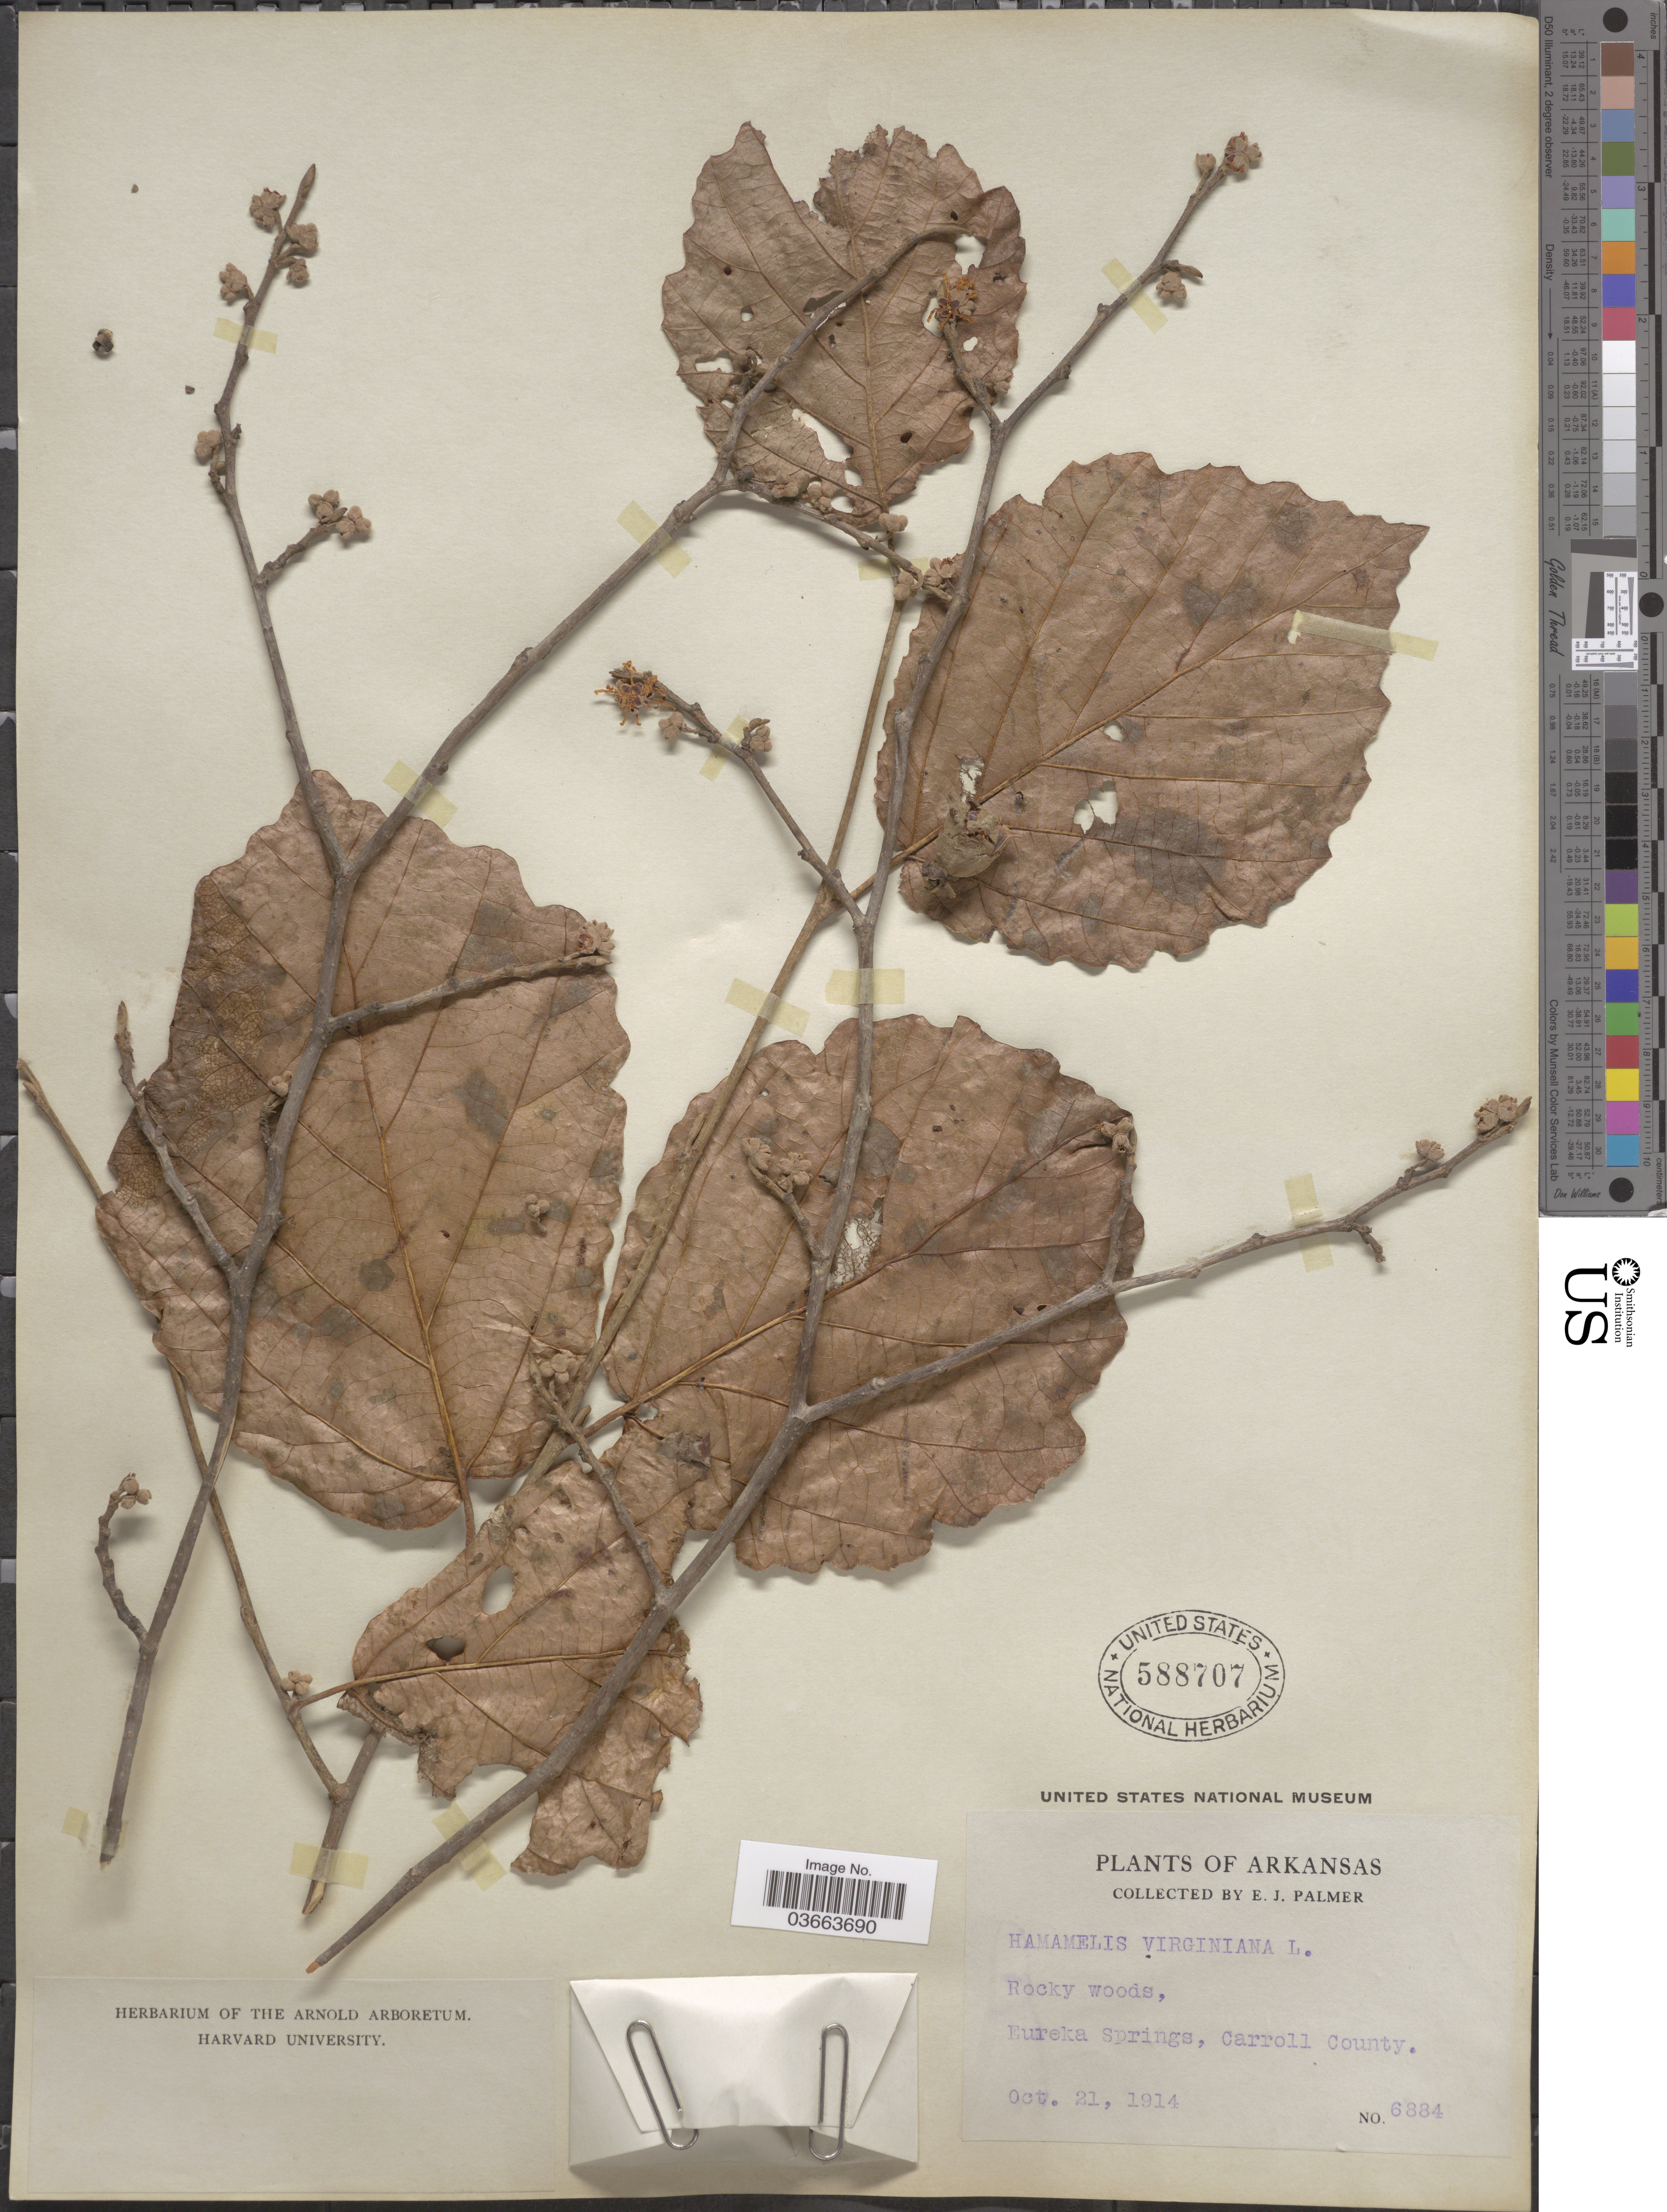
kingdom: Plantae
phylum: Tracheophyta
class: Magnoliopsida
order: Saxifragales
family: Hamamelidaceae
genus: Hamamelis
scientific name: Hamamelis virginiana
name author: L.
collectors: E. J. Palmer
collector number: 6884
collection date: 1914-10-21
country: United States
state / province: Arkansas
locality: Eureka Springs, Carroll County.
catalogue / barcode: US 588707